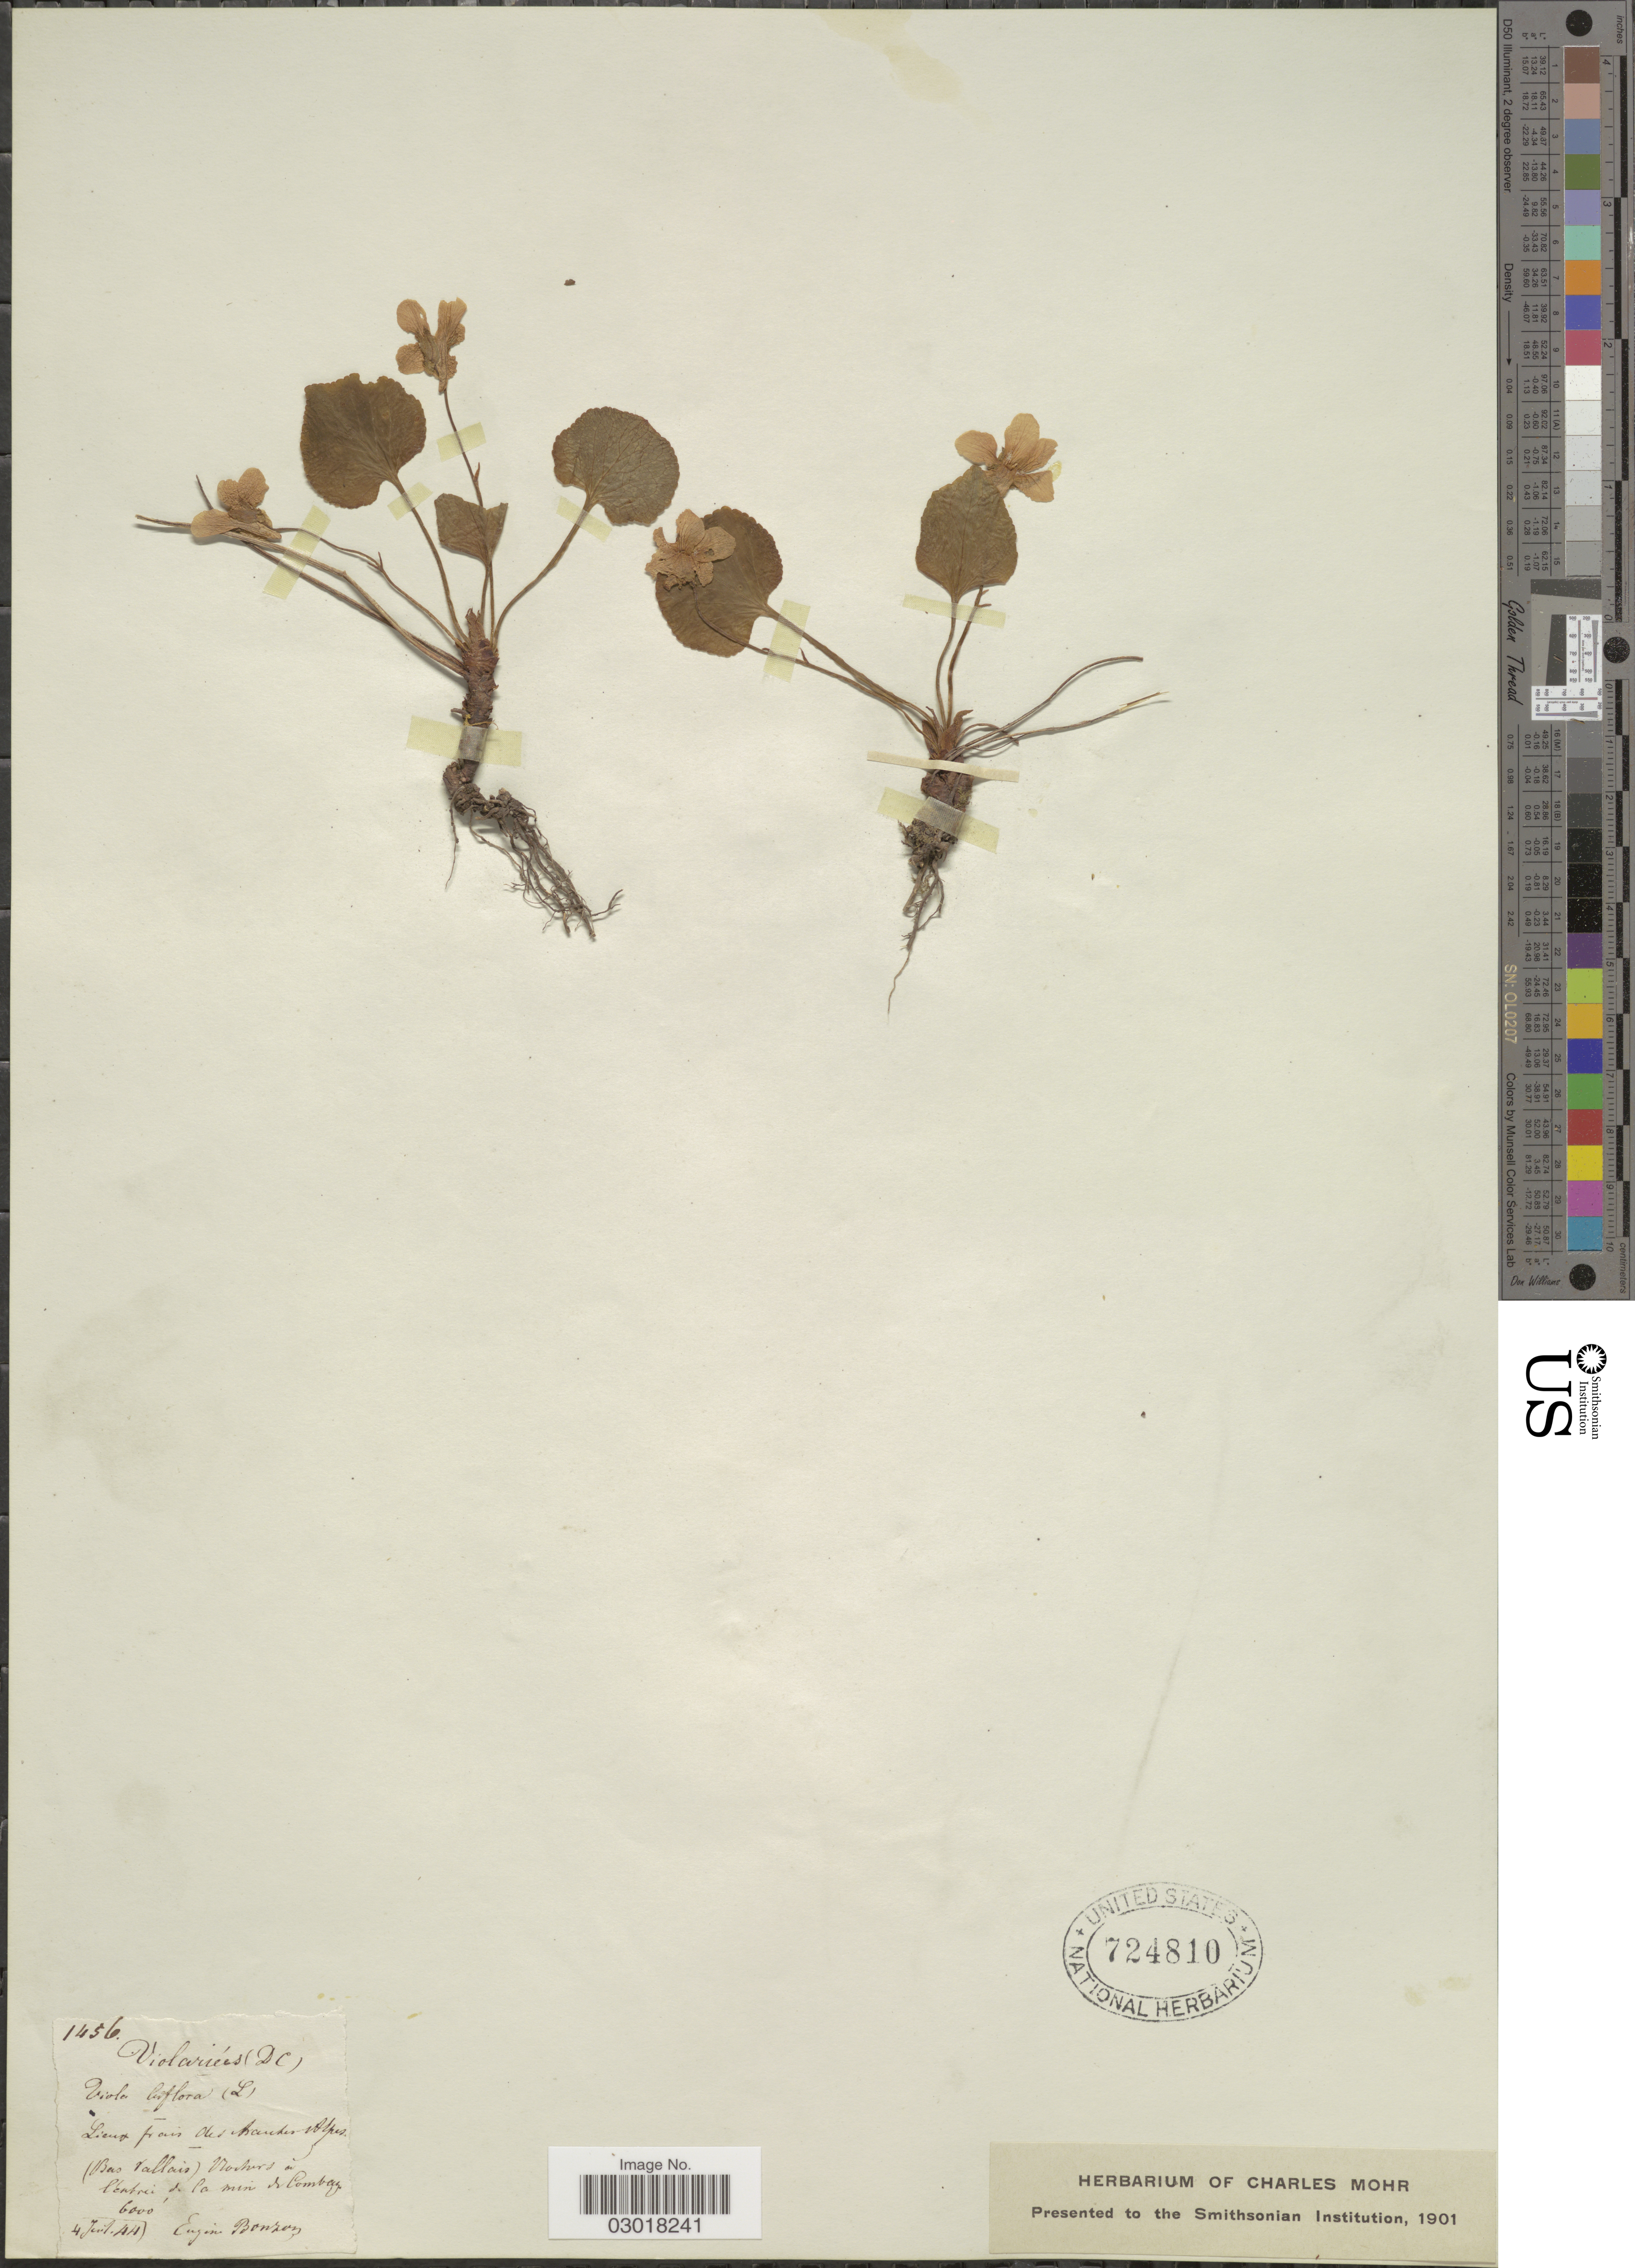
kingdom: Plantae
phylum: Tracheophyta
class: Magnoliopsida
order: Malpighiales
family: Violaceae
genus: Viola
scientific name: Viola biflora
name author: L.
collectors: E. Bonzon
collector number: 1456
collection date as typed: Transcribed d/m/y: 4/7/44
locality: Lieux frais des hautes-Alpes (Bas vallais) Rochers au l'entrei de la min de Combay [interpreted].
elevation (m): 1829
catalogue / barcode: US 724810